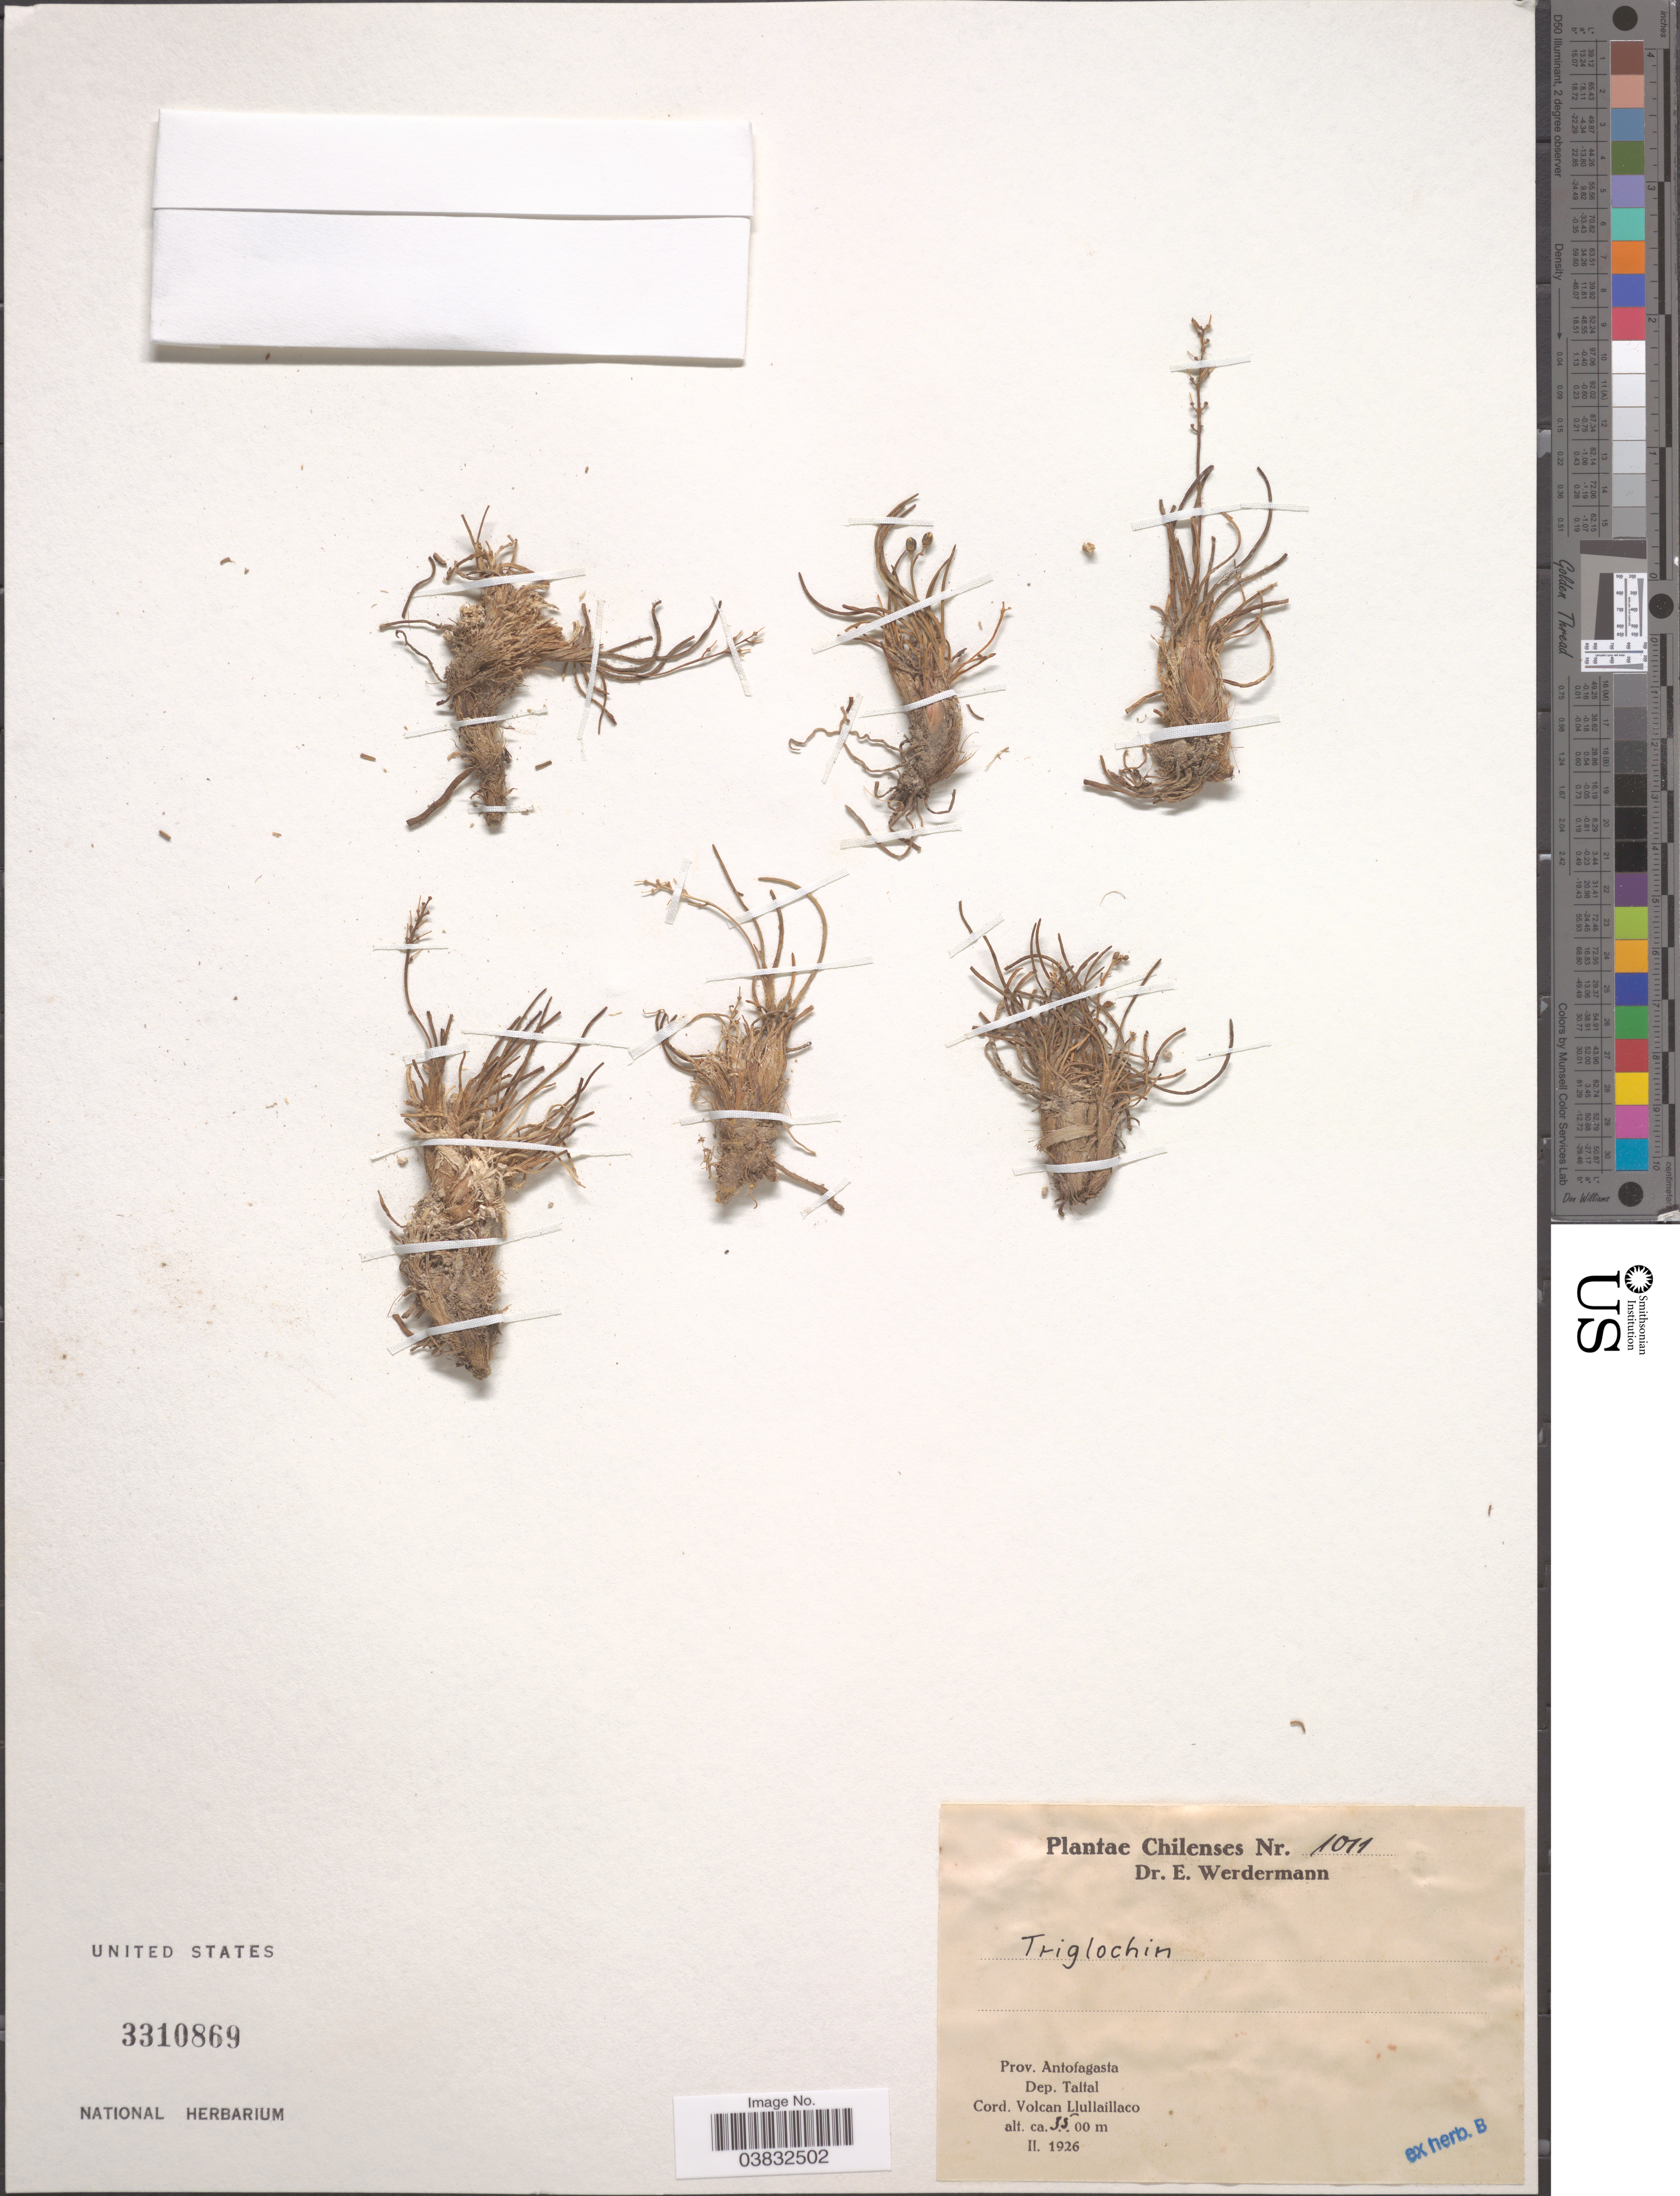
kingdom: Plantae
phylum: Tracheophyta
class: Liliopsida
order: Alismatales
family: Juncaginaceae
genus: Triglochin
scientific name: Triglochin sp.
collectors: E. Werdermann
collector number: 1011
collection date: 1926-02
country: Chile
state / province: Antofagasta (II)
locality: Prov. Antofagasta. Dep. Taltal. cord. Volcan Llullaillaco.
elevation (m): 3500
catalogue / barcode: US 3310869